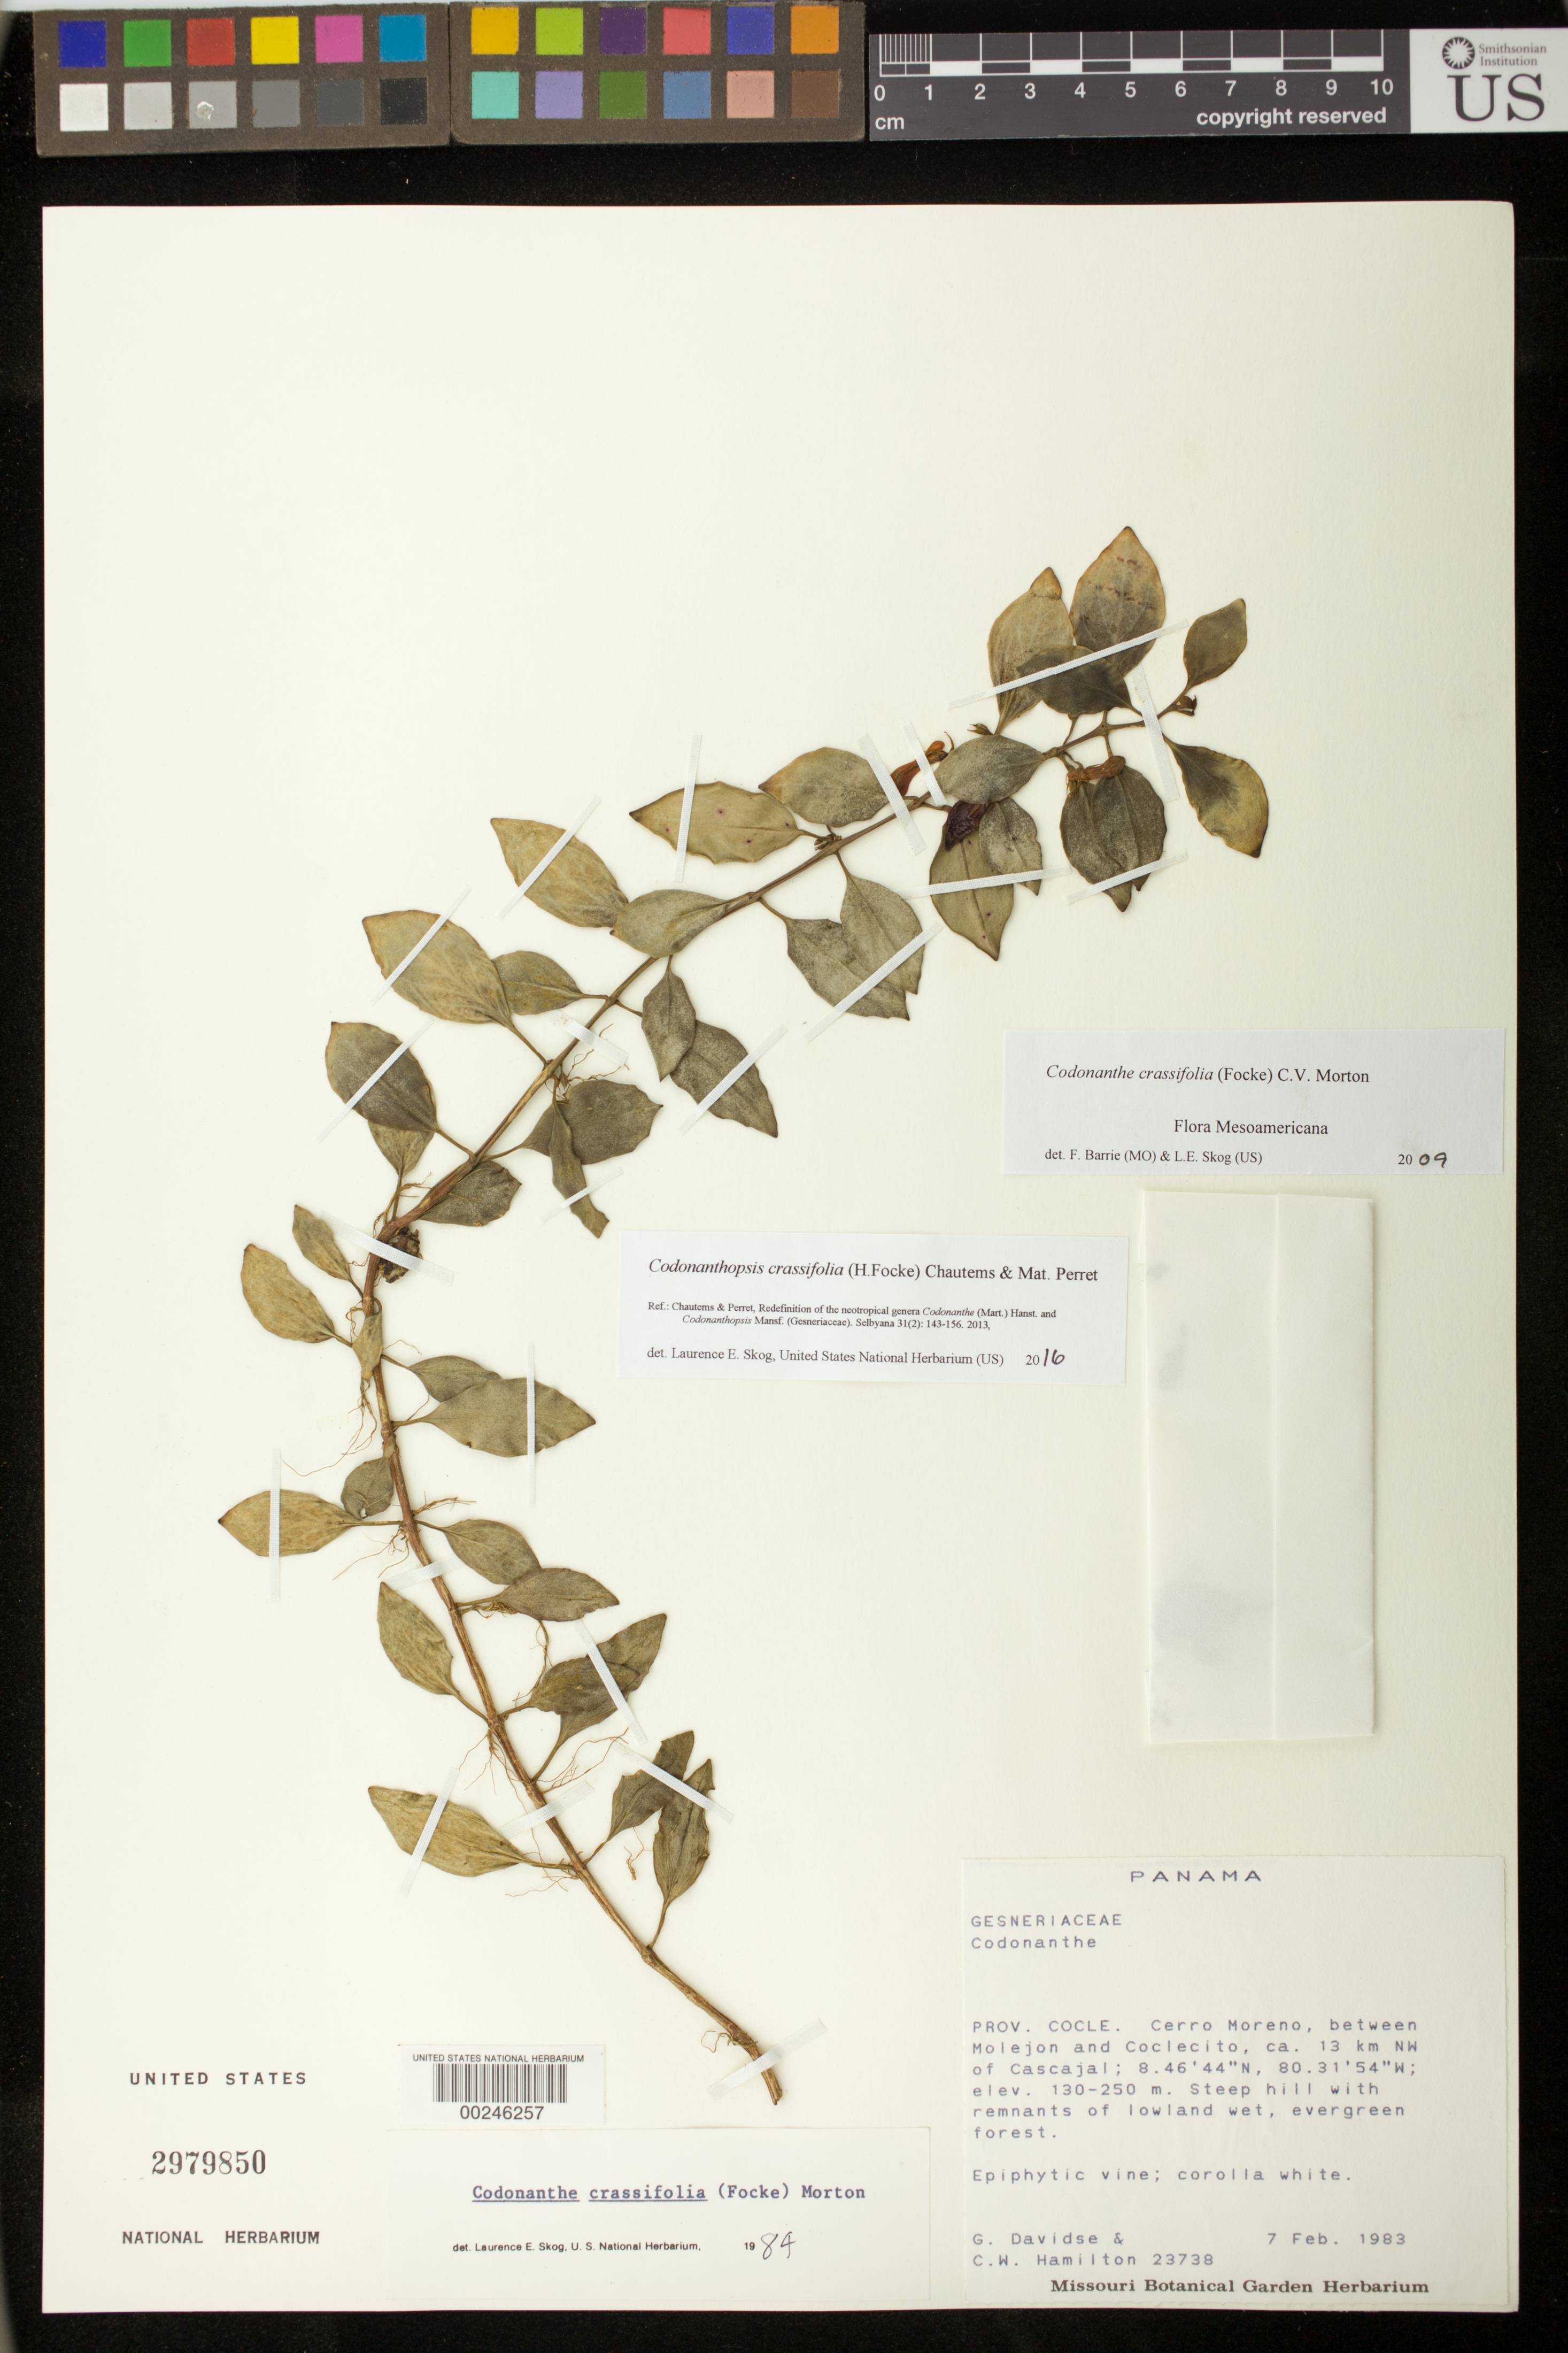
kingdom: Plantae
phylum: Tracheophyta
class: Magnoliopsida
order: Lamiales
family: Gesneriaceae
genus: Codonanthopsis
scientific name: Codonanthopsis crassifolia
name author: (H. Focke) Chautems & Mat.Perret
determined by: Skog, Laurence E.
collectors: G. Davidse & C. W. Hamilton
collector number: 23738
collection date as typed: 07 Feb 1983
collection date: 1983-02-07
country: Panama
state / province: Coclé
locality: Cerro Moreno, between Molejon and Coclecito, ca 13 km NW of Cascajal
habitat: Steep hill with remnants of lowland wet, evergreen forest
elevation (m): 130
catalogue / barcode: US 2979850